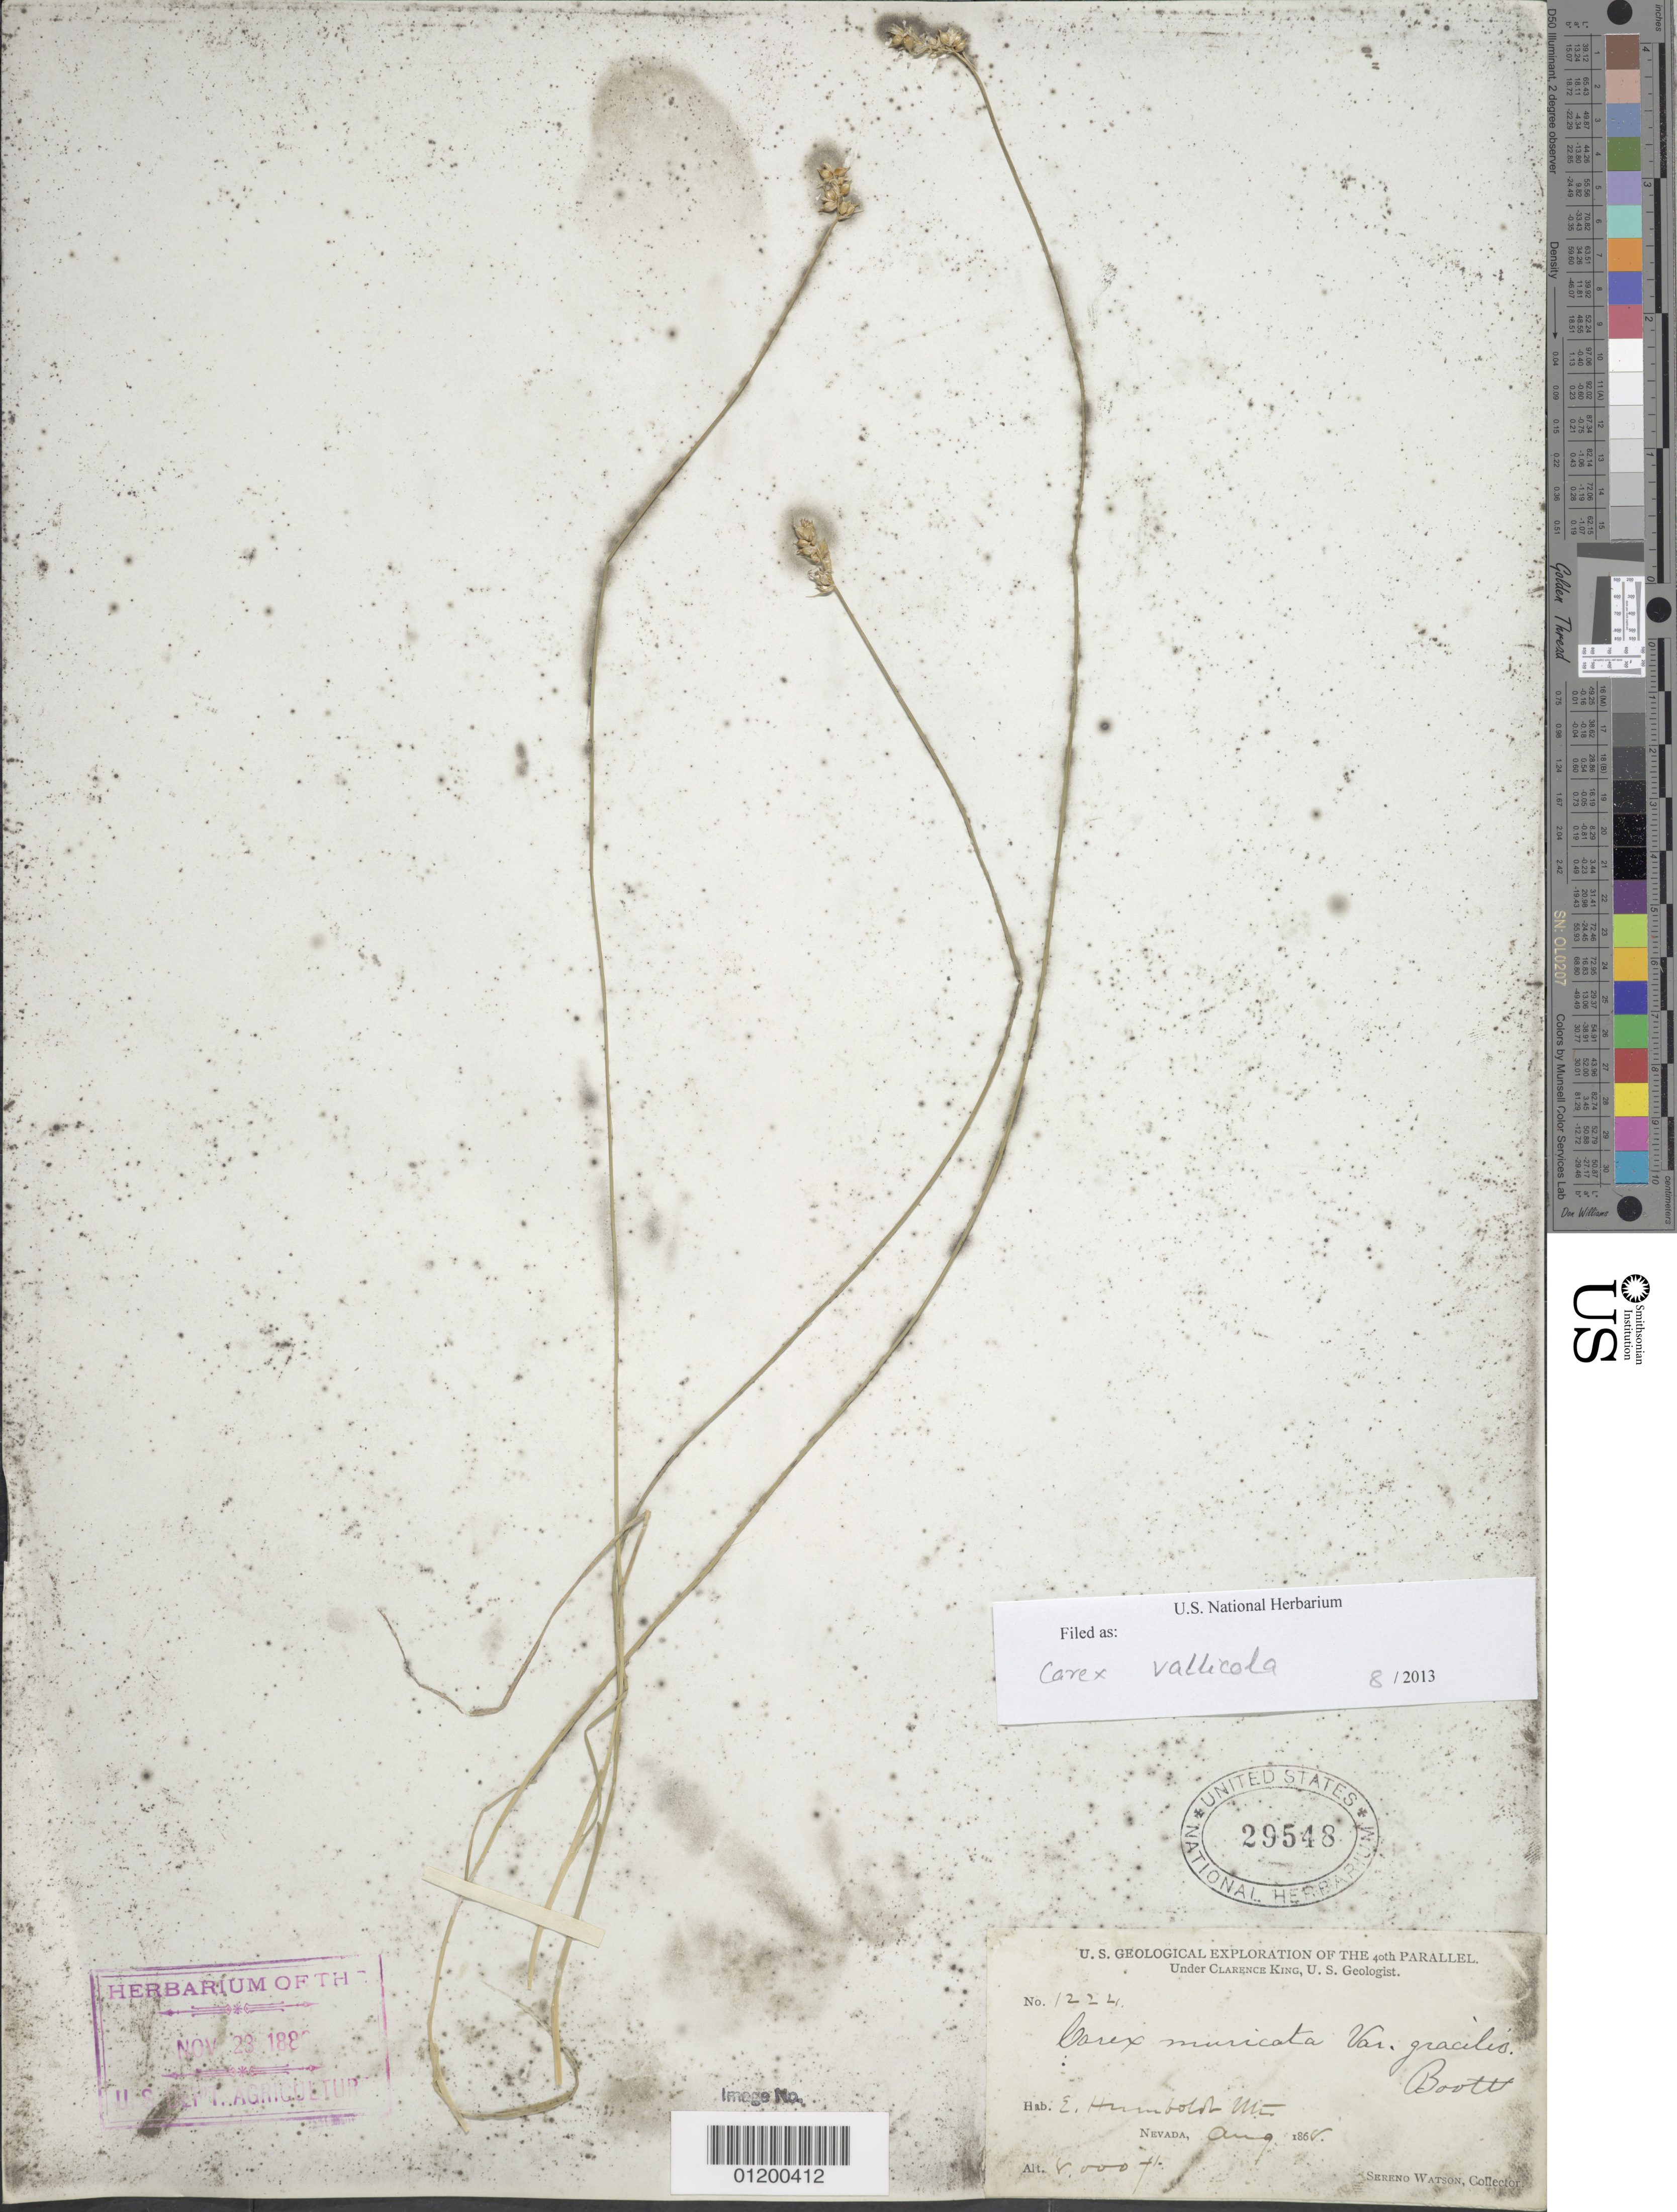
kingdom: Plantae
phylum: Tracheophyta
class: Liliopsida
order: Poales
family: Cyperaceae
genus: Carex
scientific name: Carex vallicola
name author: Dewey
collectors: S. Watson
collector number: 1224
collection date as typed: Aug 1868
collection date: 1868-08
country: United States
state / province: Nevada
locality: E. Humboldt Mts.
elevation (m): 2438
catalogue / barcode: US 29548